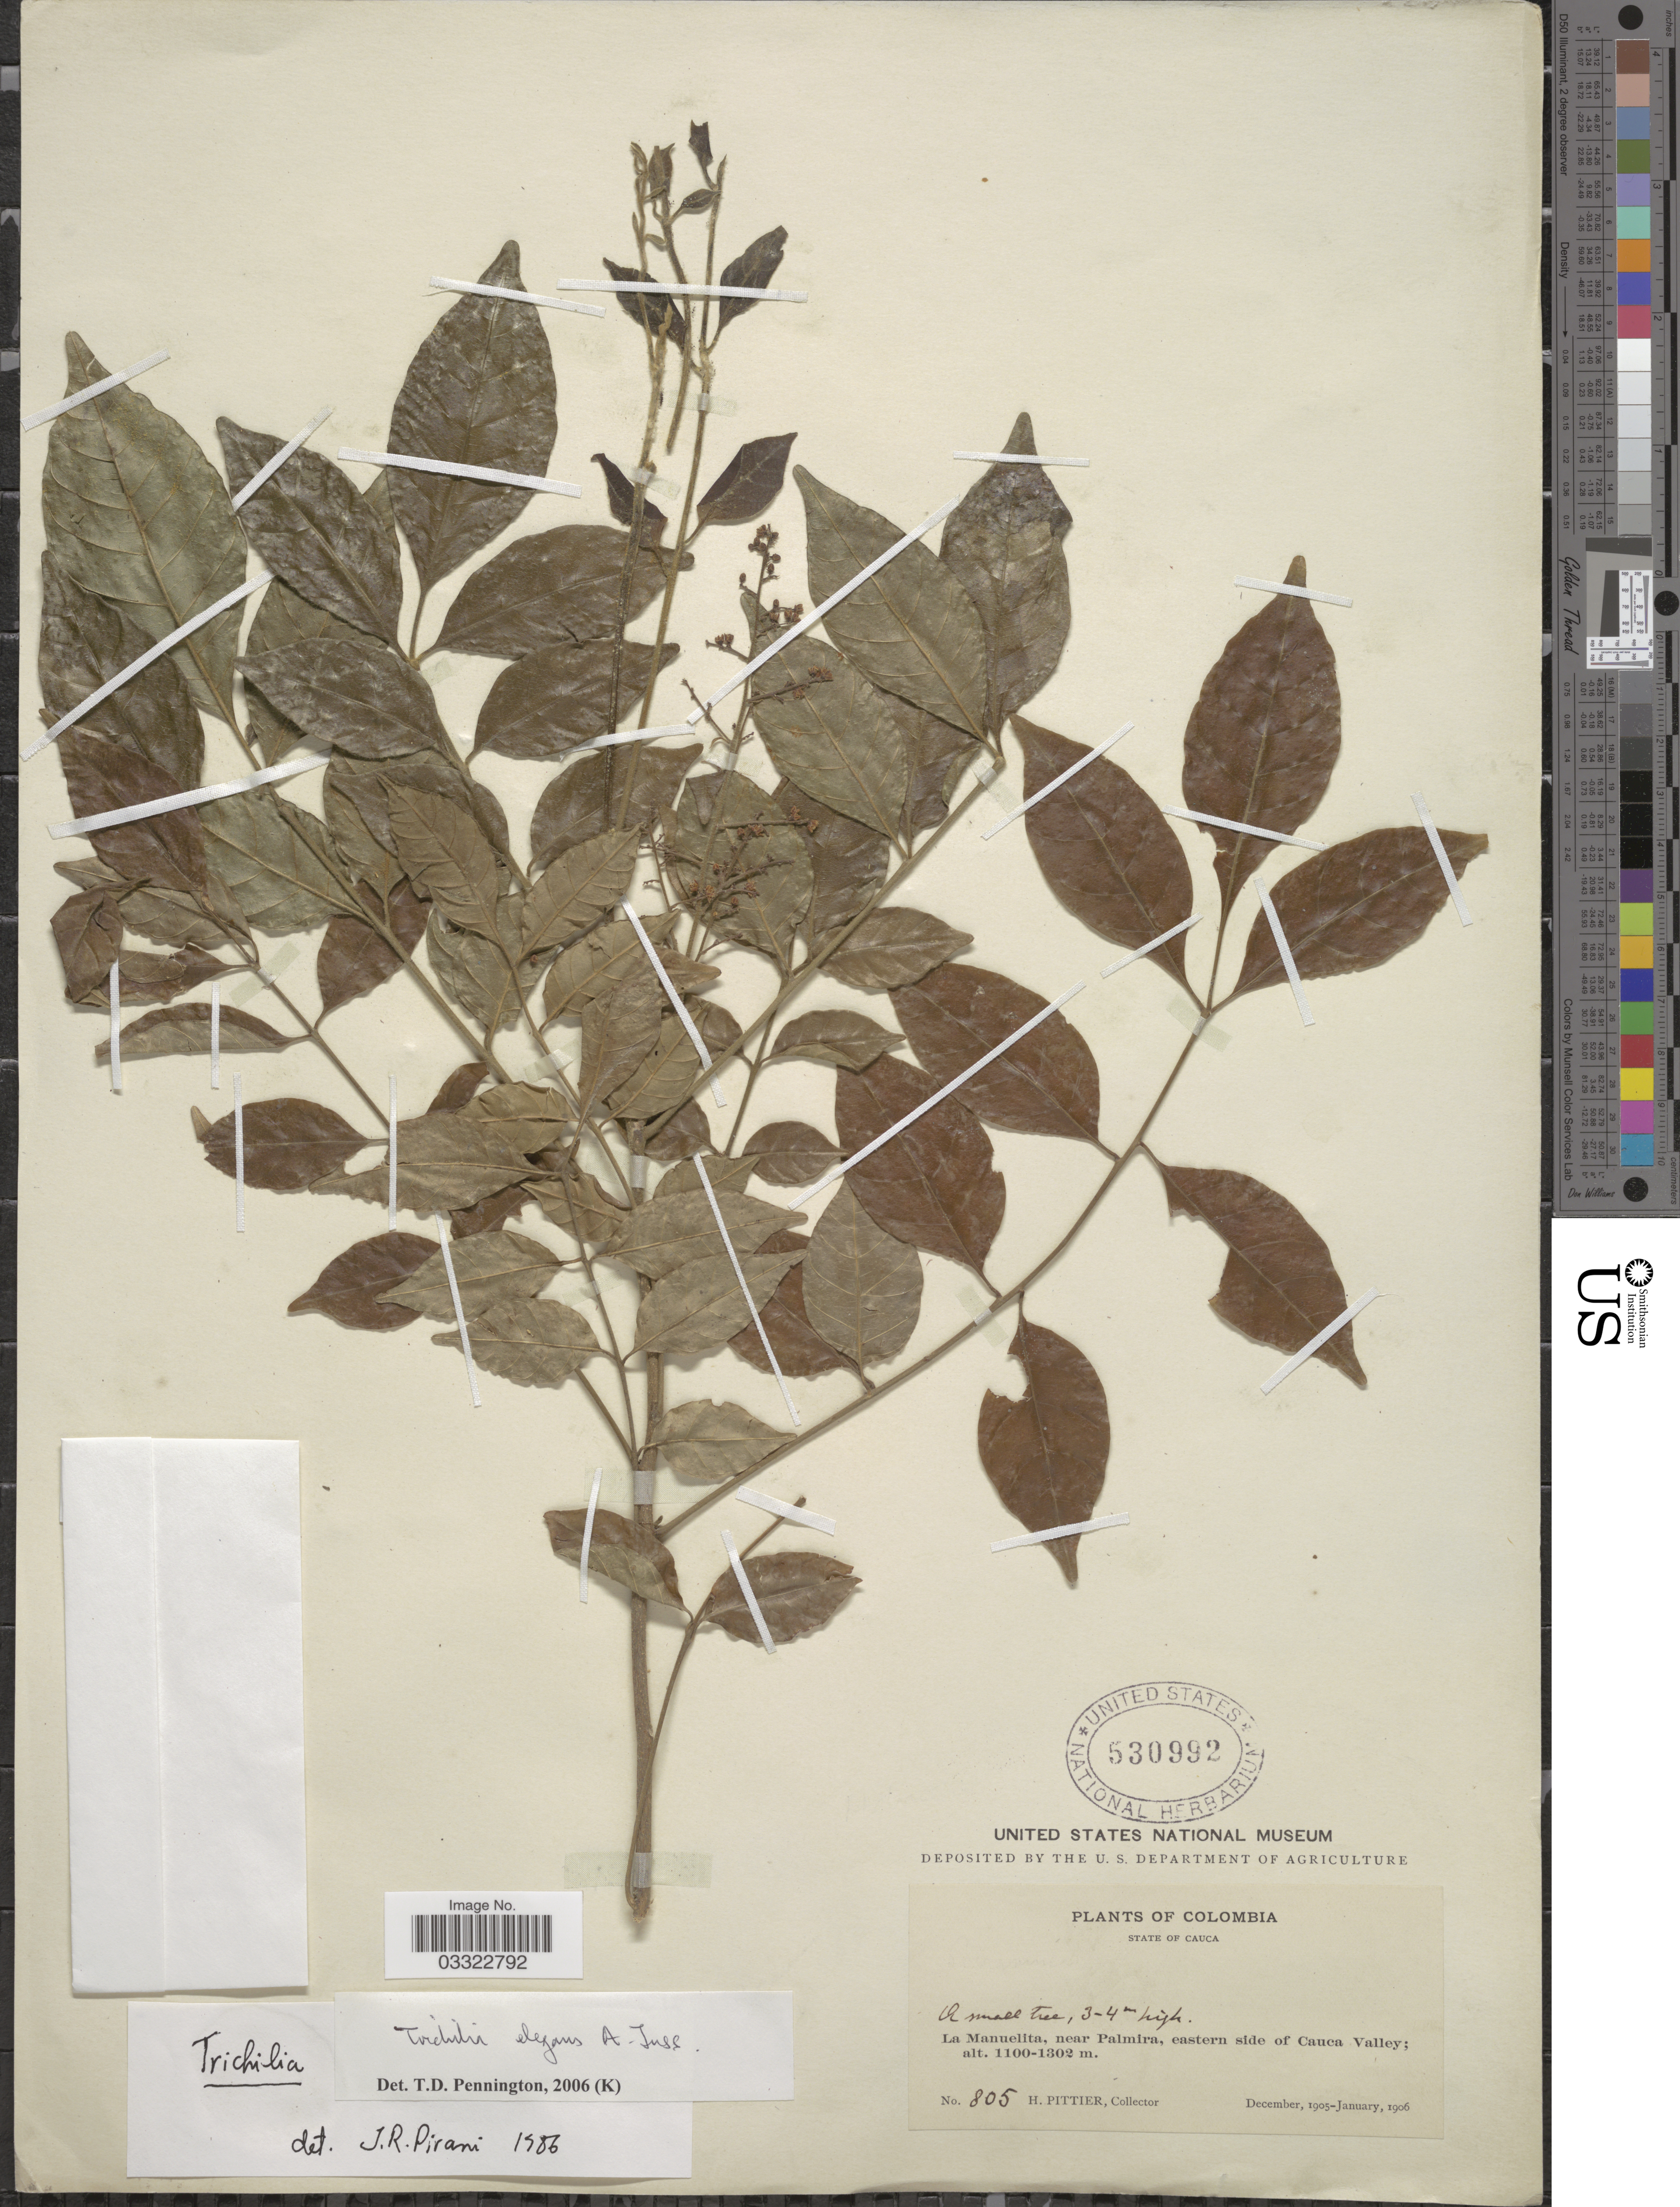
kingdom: Plantae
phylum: Tracheophyta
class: Magnoliopsida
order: Sapindales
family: Meliaceae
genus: Trichilia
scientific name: Trichilia elegans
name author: A. Juss.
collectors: H. F. Pittier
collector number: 805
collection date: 1905-12/1906-01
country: Colombia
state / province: Cauca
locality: La Manuelita, near Palmira, eastern side of Cauca Valley.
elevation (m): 1100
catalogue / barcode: US 530992